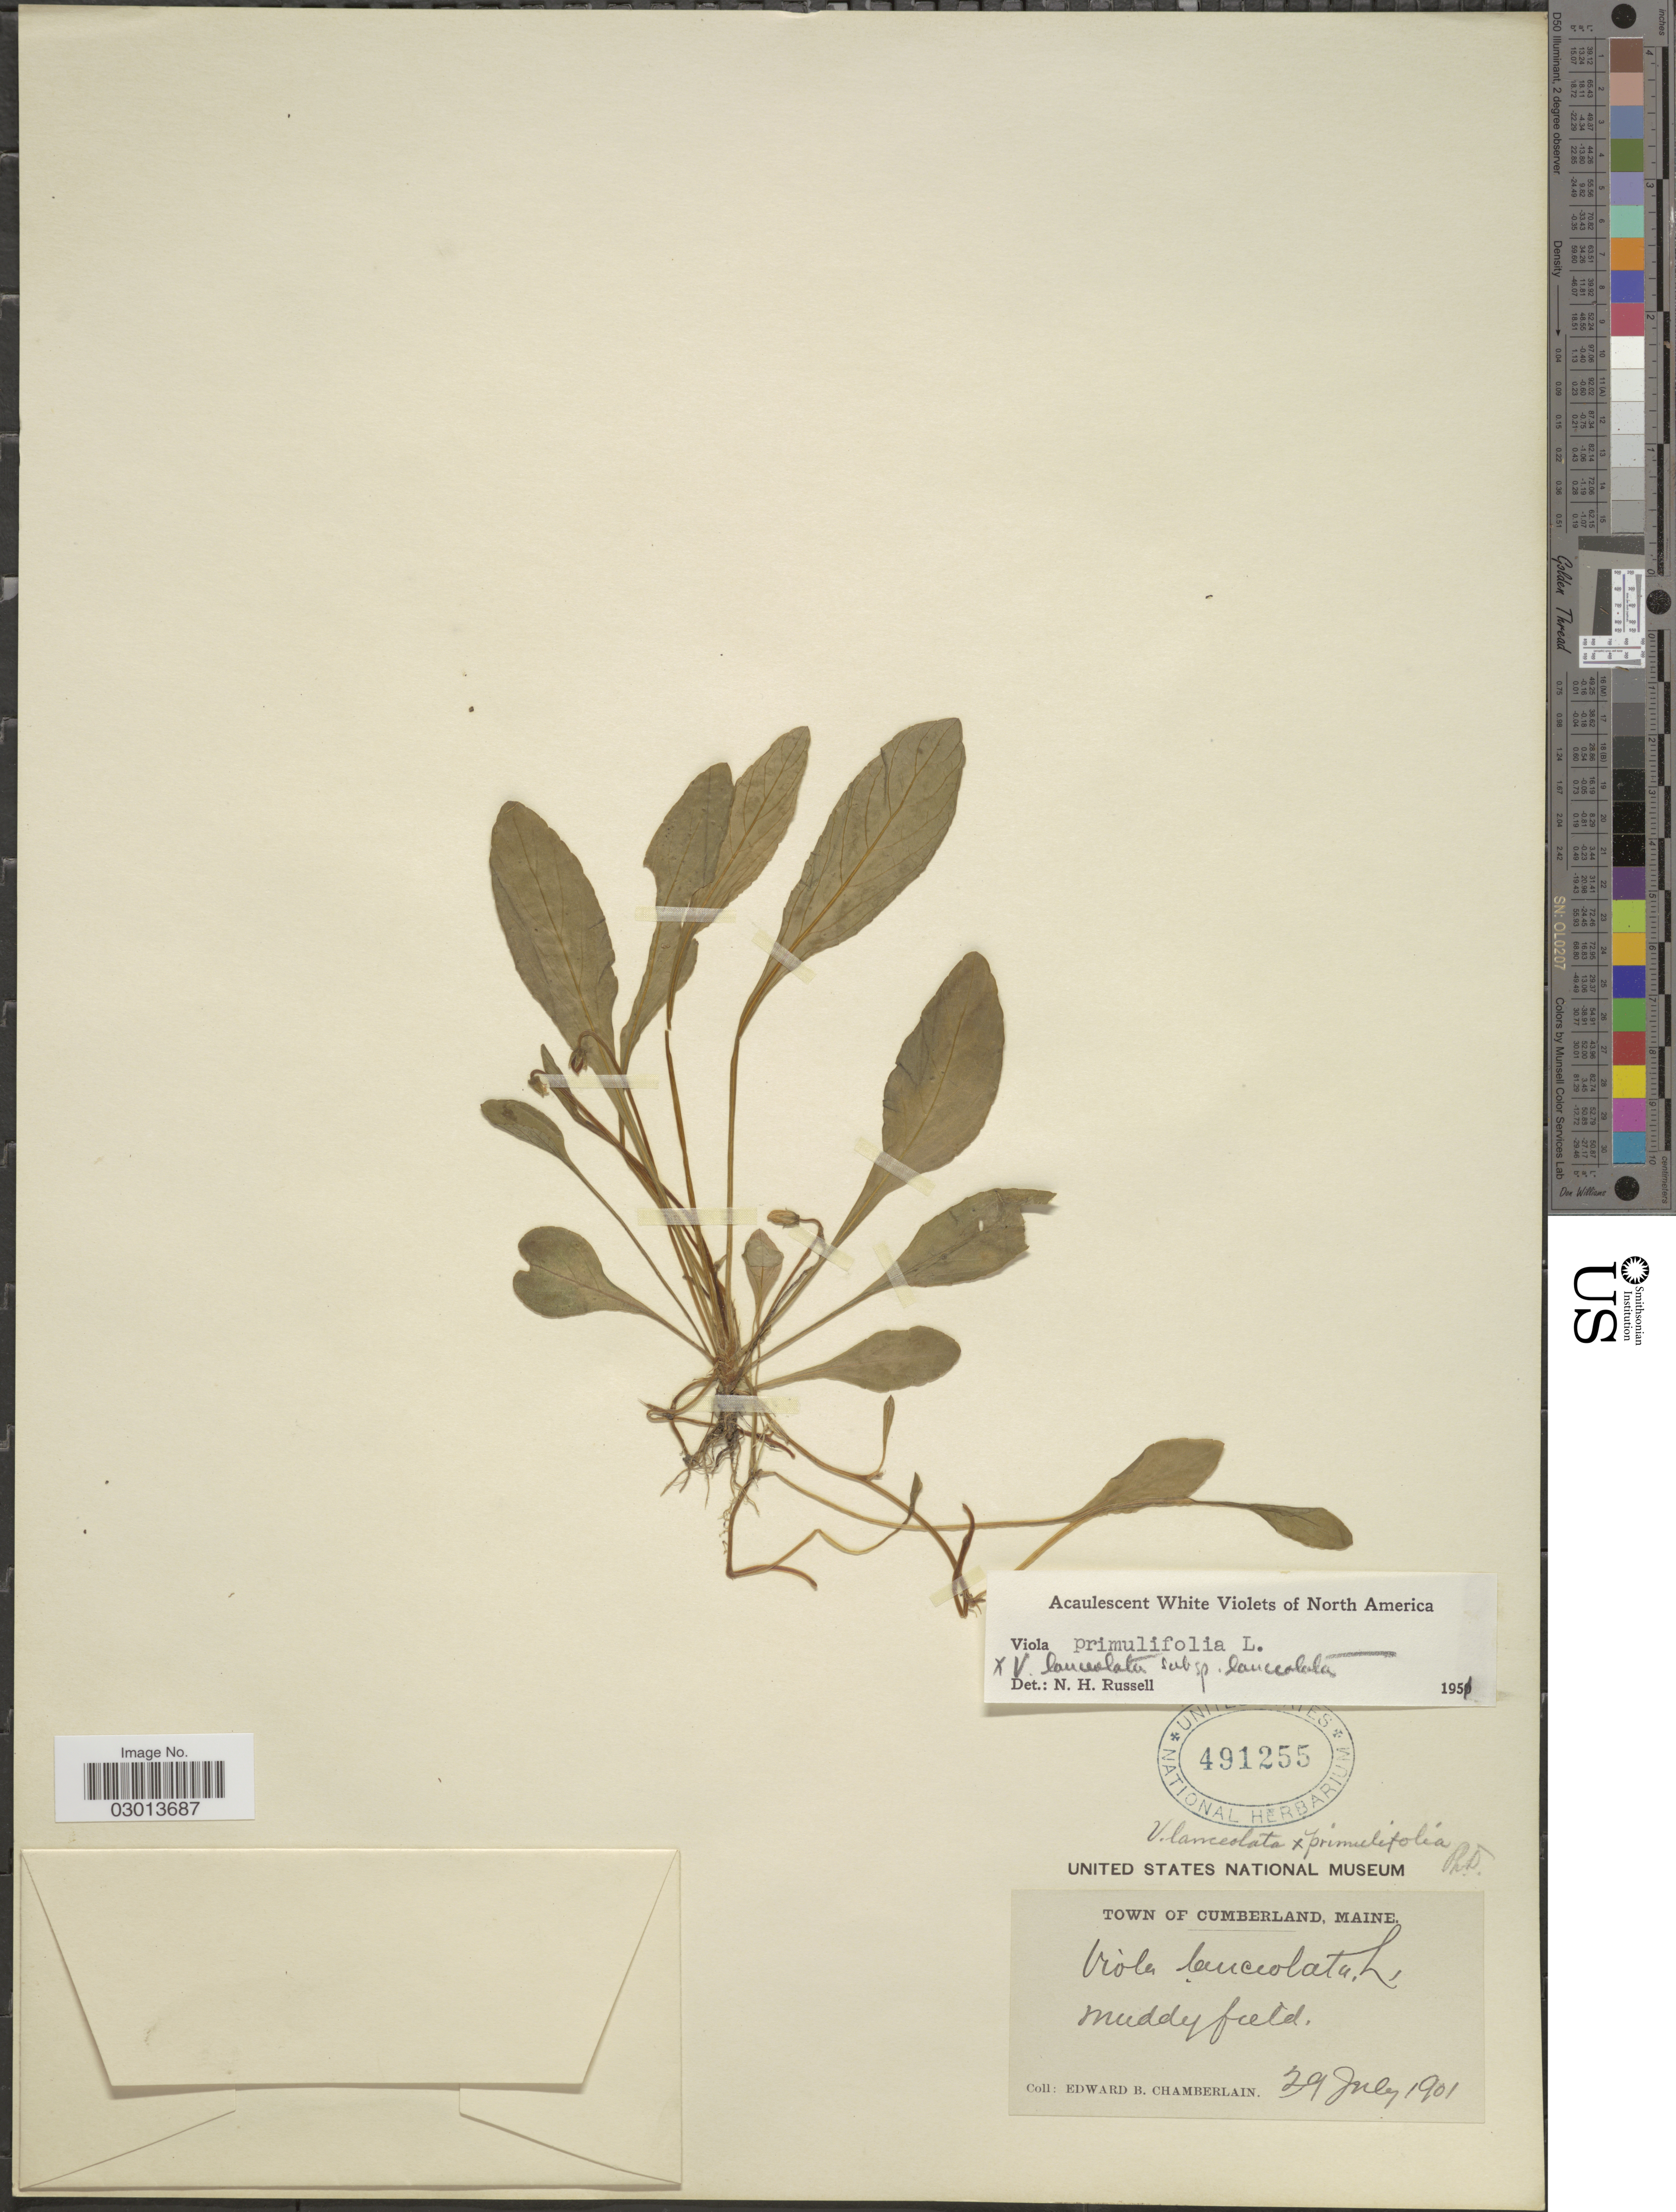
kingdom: Plantae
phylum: Tracheophyta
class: Magnoliopsida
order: Malpighiales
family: Violaceae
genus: Viola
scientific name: Viola primulifolia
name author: L.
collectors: E. Chamberlain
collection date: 1901-07-29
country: United States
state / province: Maine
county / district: Cumberland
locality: Cumberland. Muddy field.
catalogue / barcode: US 491255